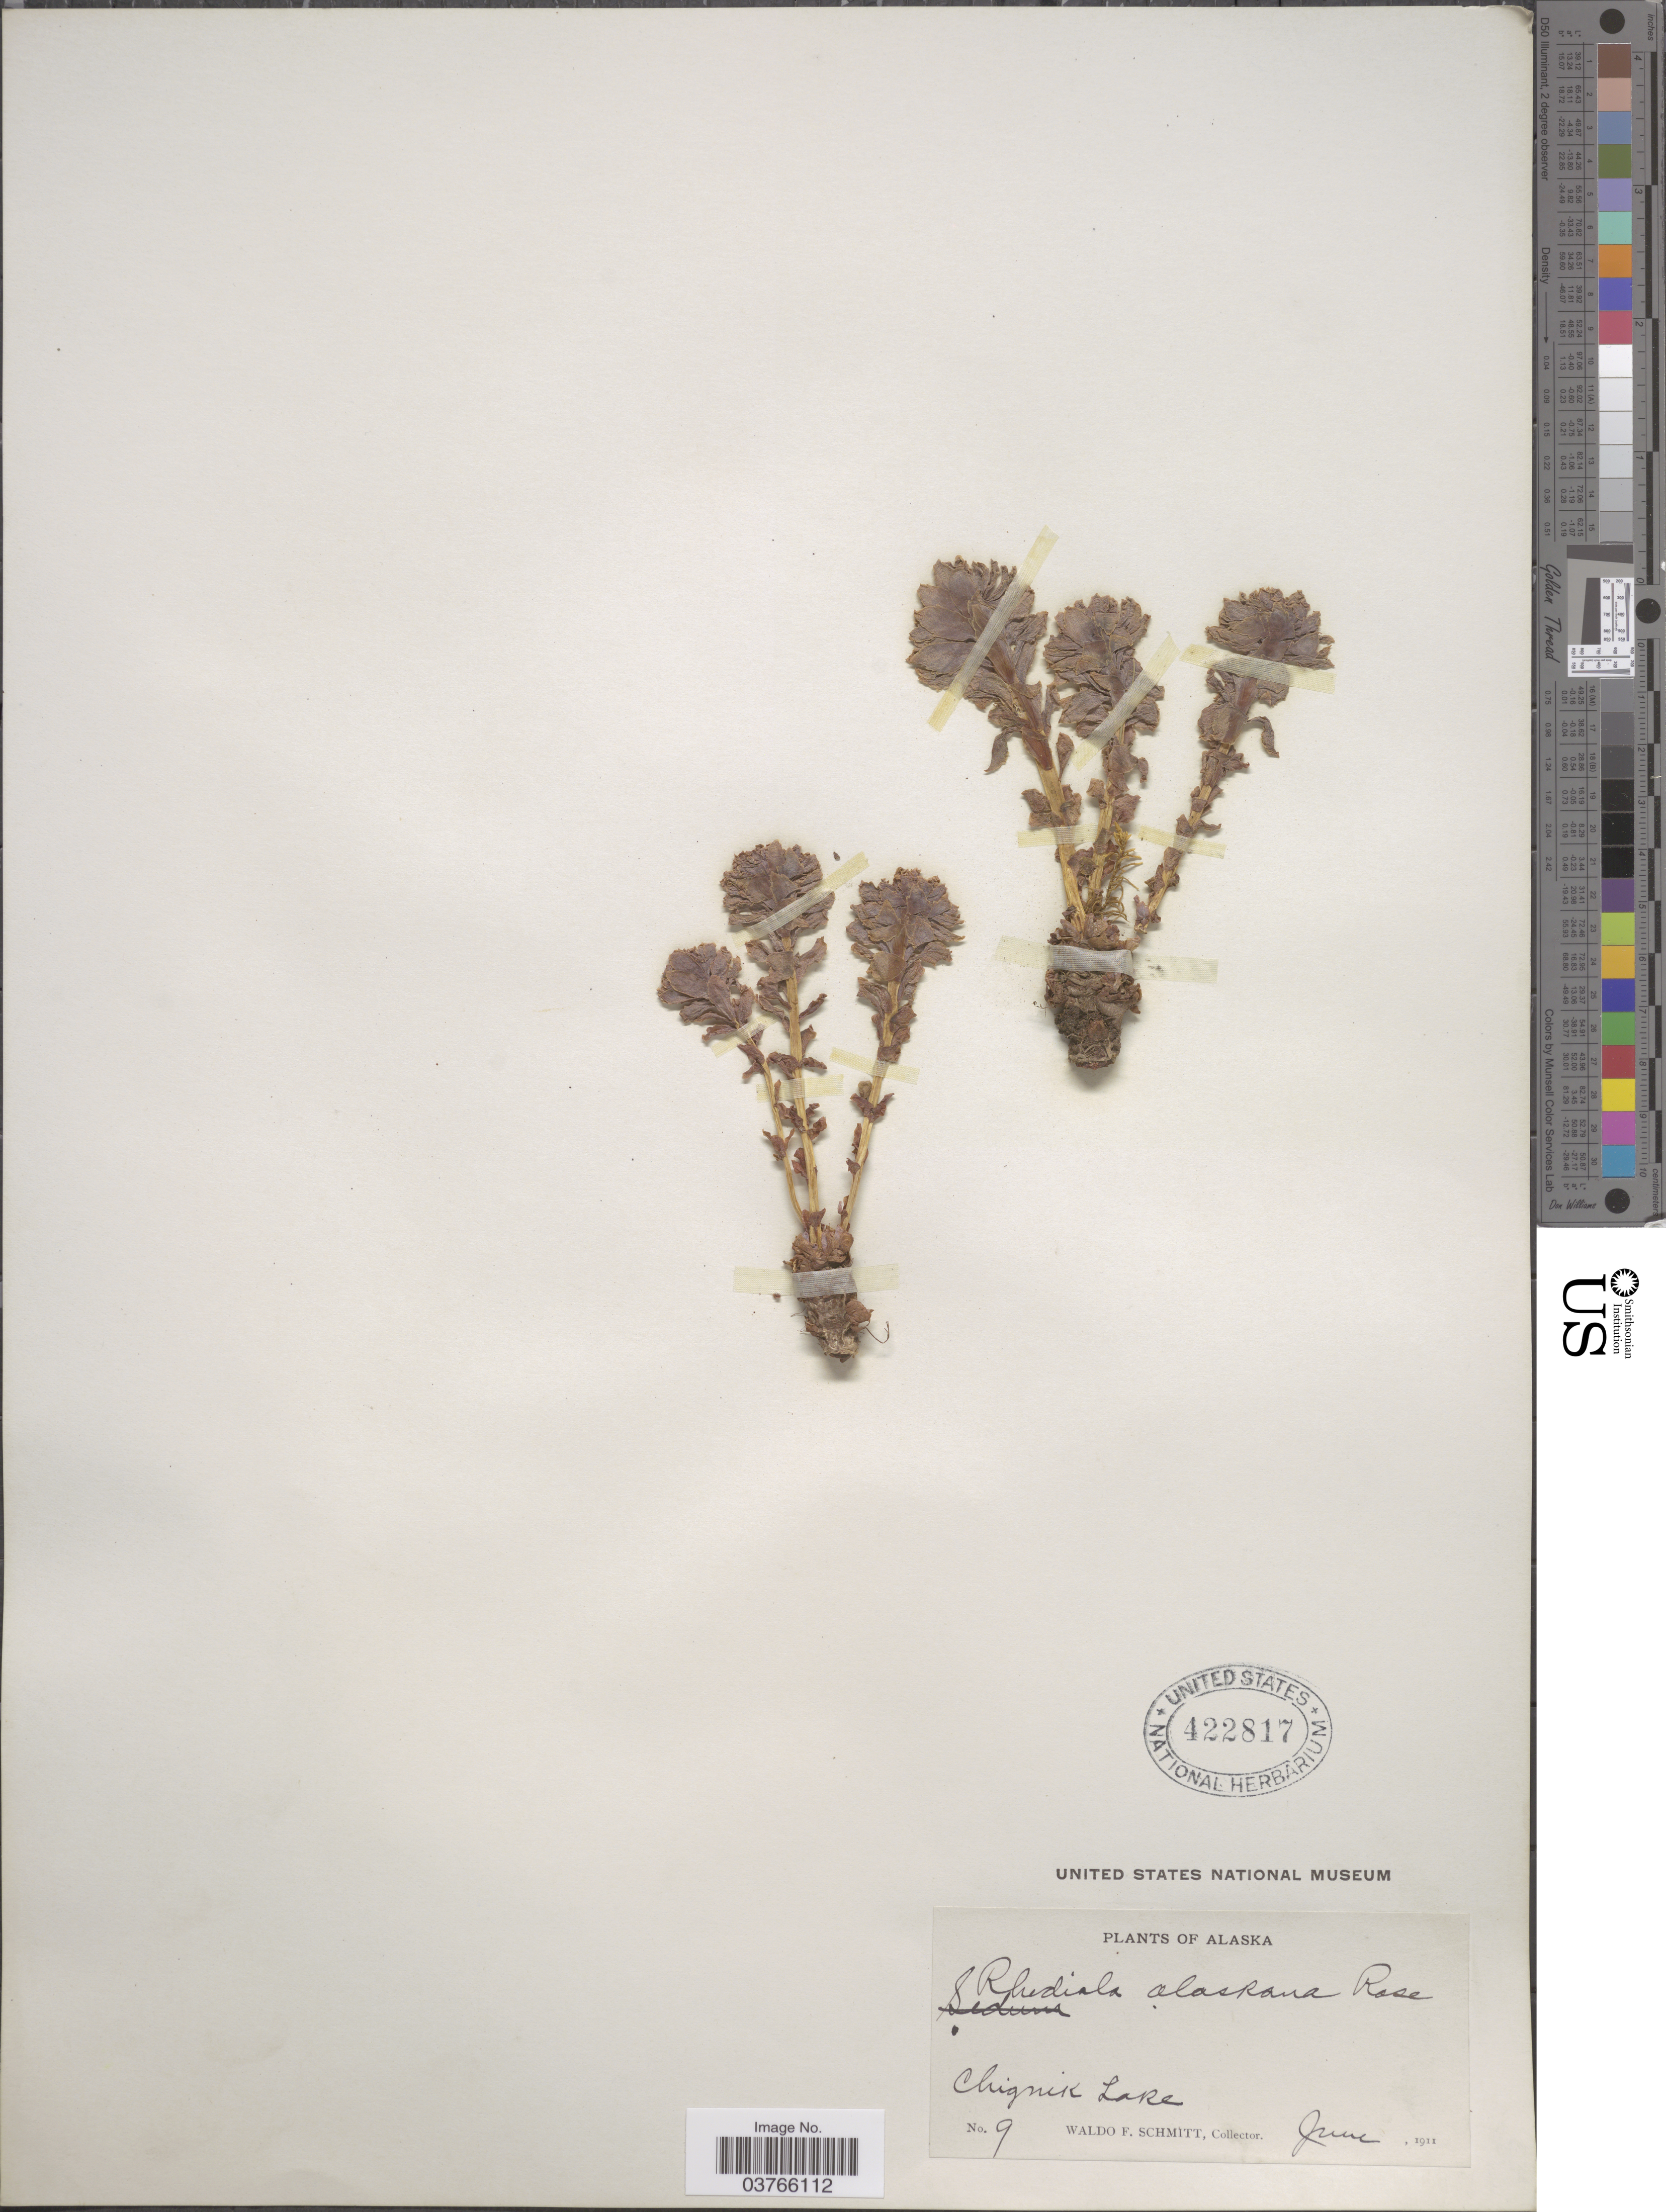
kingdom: Plantae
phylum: Tracheophyta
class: Magnoliopsida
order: Saxifragales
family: Crassulaceae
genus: Rhodiola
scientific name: Rhodiola integrifolia subsp. integrifolia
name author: Raf.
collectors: W. F. Schmitt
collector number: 9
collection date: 1911-06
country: United States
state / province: Alaska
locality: Chignik Lake.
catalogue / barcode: US 422817